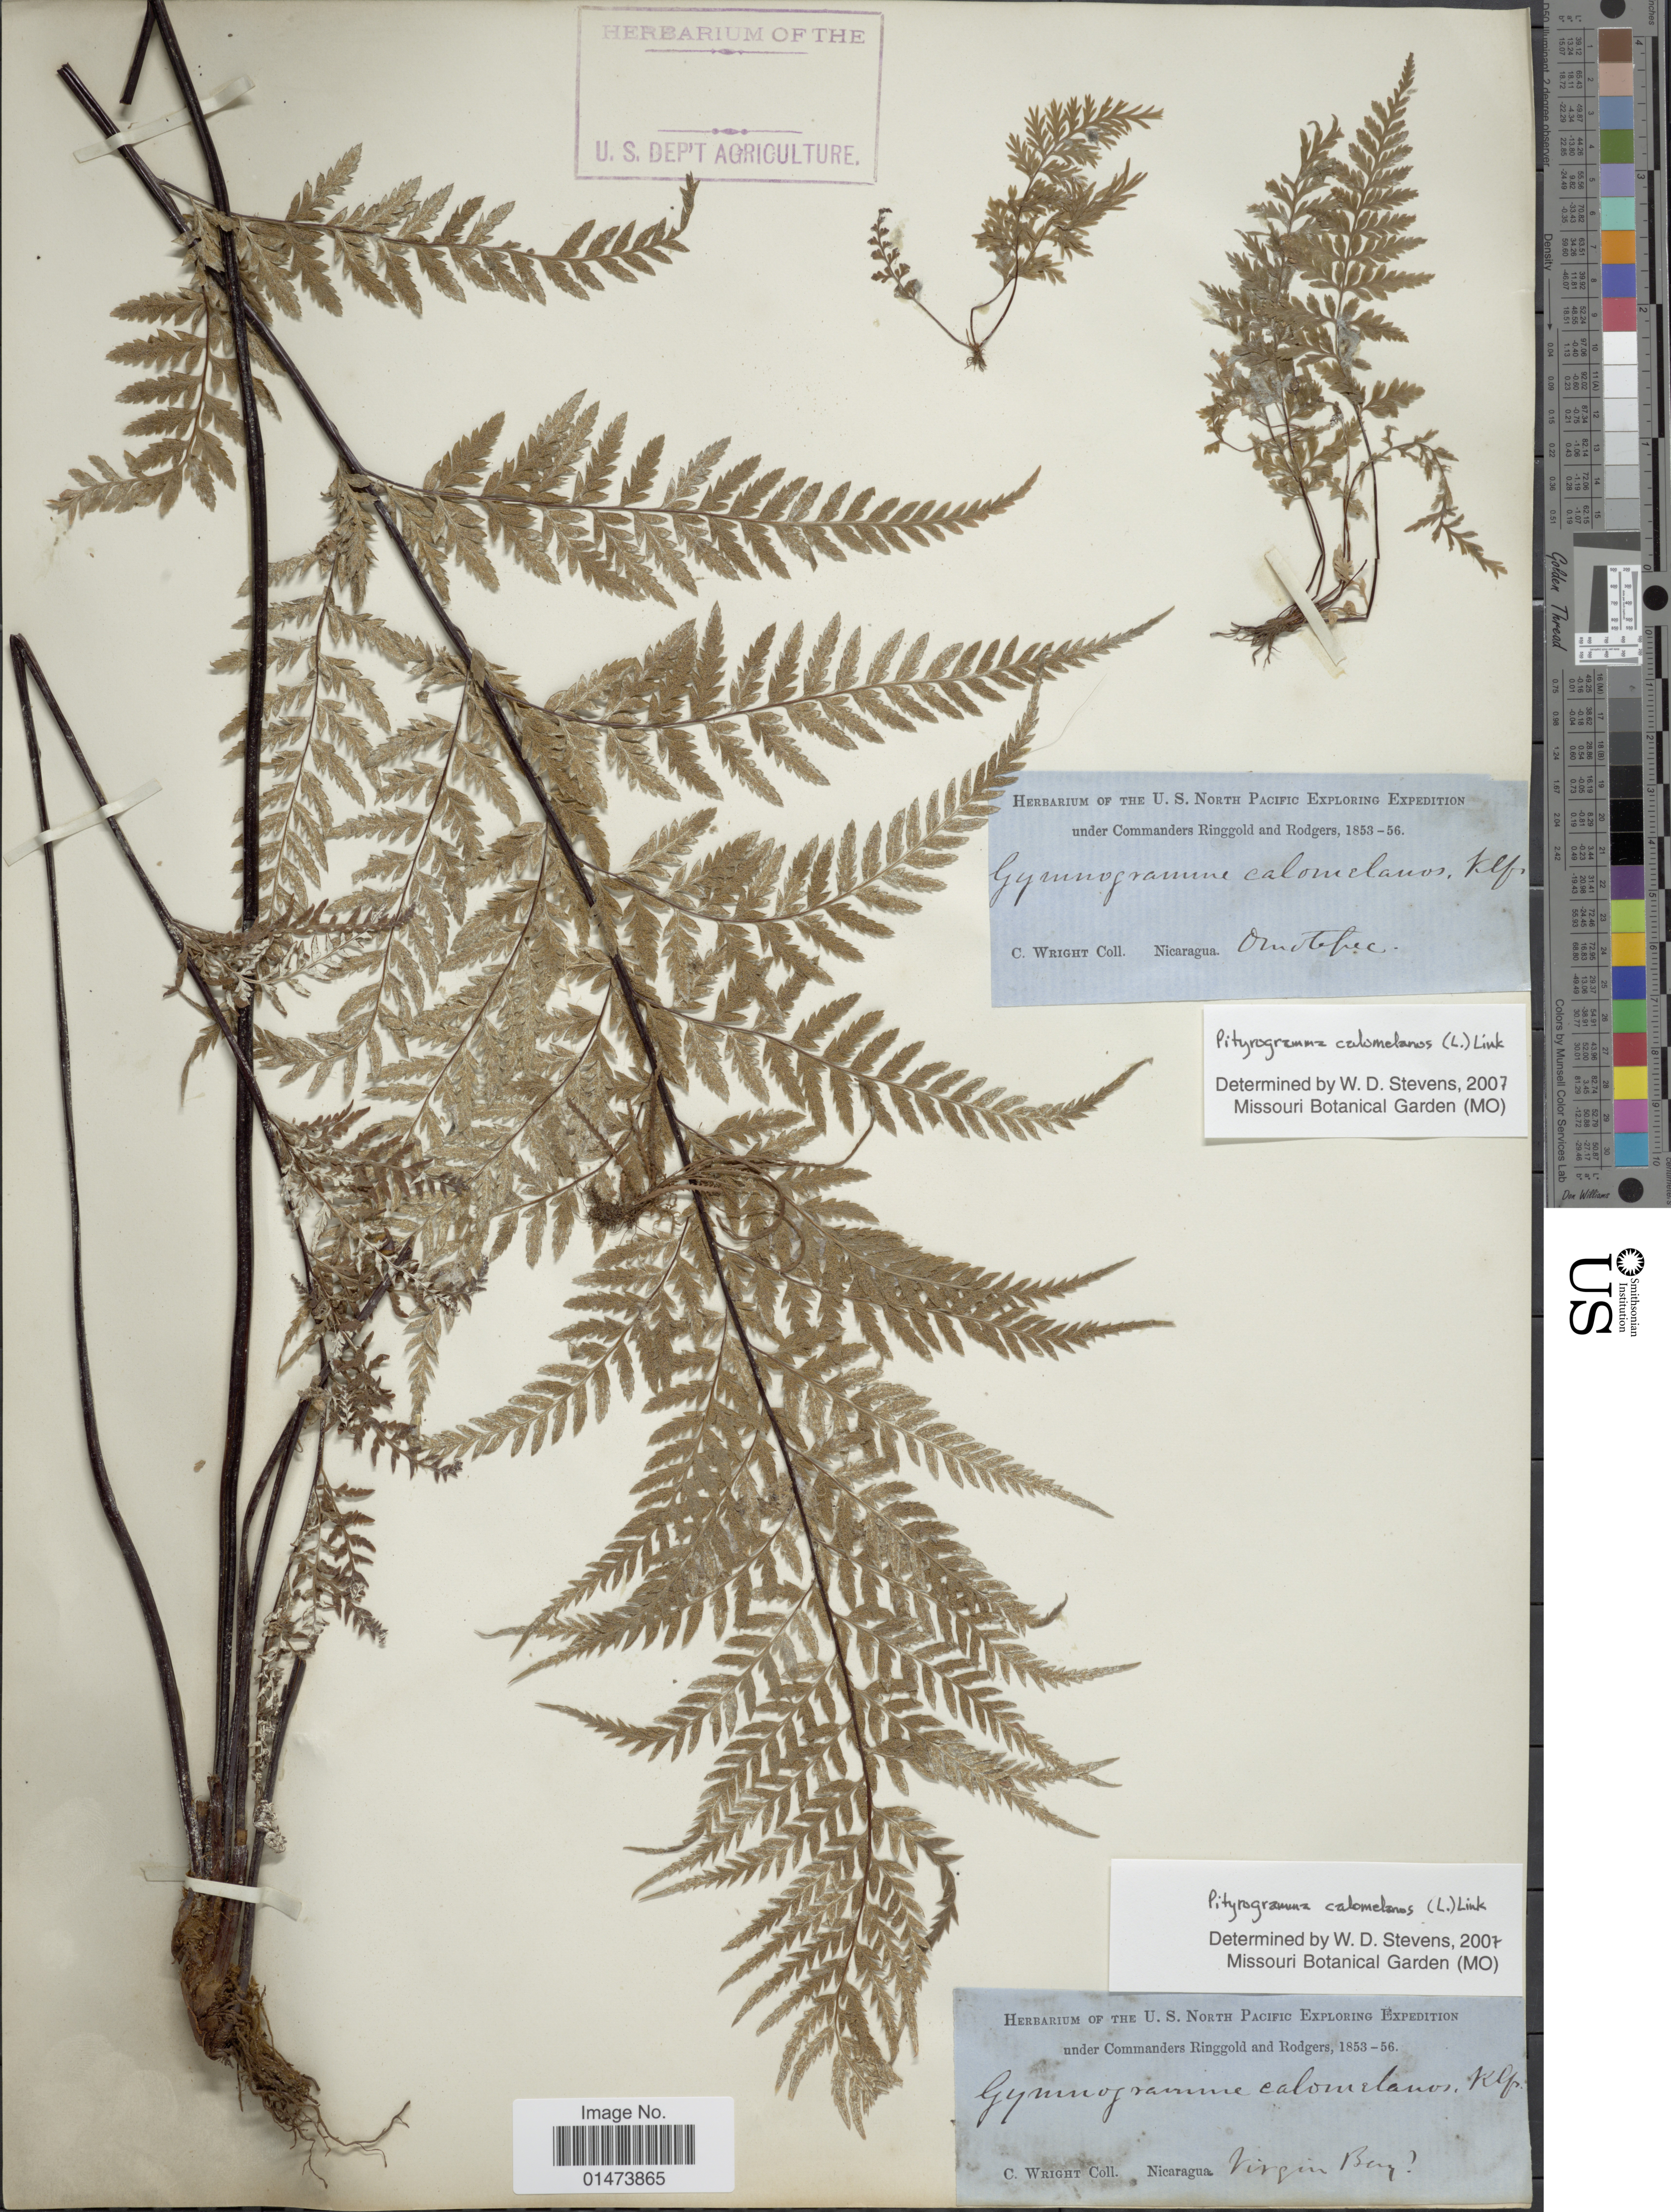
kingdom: Plantae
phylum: Tracheophyta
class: Polypodiopsida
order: Polypodiales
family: Pteridaceae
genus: Pityrogramma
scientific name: Pityrogramma calomelanos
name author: (L.) Link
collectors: C. Wright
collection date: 1853/1856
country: Nicaragua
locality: Virgin Bay